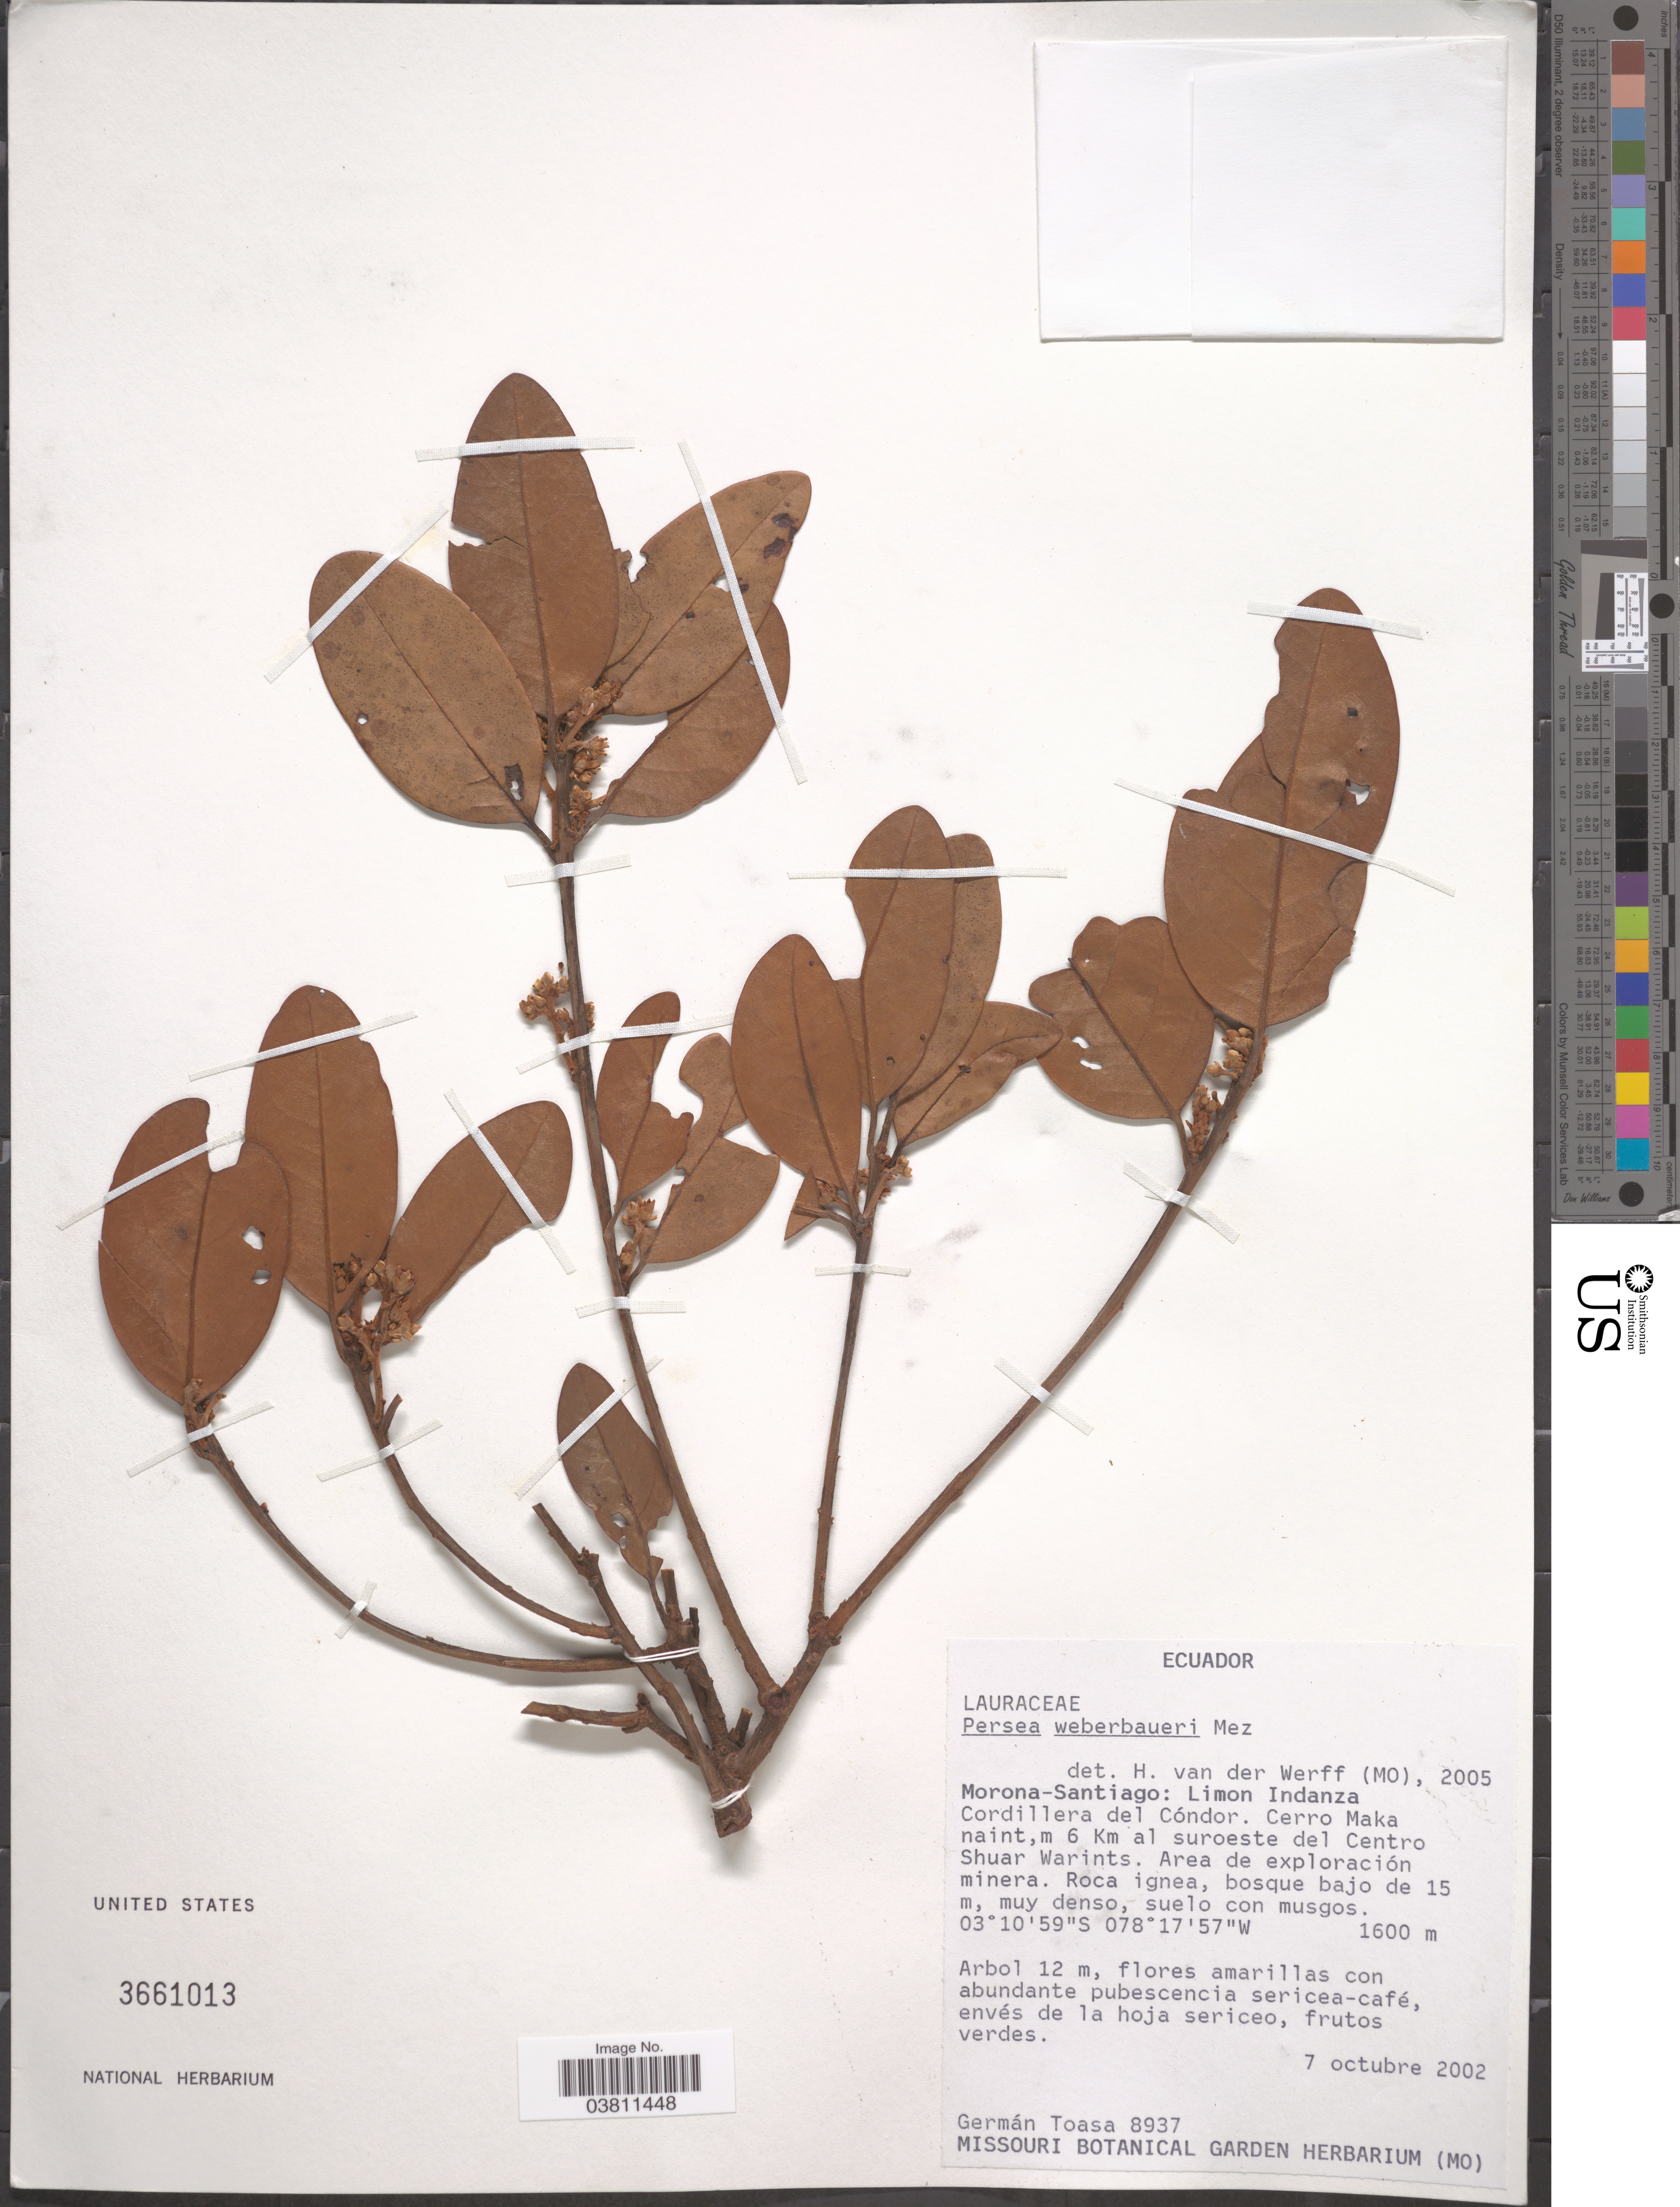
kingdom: Plantae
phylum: Tracheophyta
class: Magnoliopsida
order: Laurales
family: Lauraceae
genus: Persea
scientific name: Persea weberbaueri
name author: Mez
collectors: G. Toasa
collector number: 8937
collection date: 2002-10-07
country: Ecuador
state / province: Morona-Santiago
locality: Limon Indanza. Cordillera del Cóndor. Cerro Maka naint, m 6 Km al suroeste del Centro Shuar Warints. Area de exploración minera.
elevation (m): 1600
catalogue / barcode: US 3661013